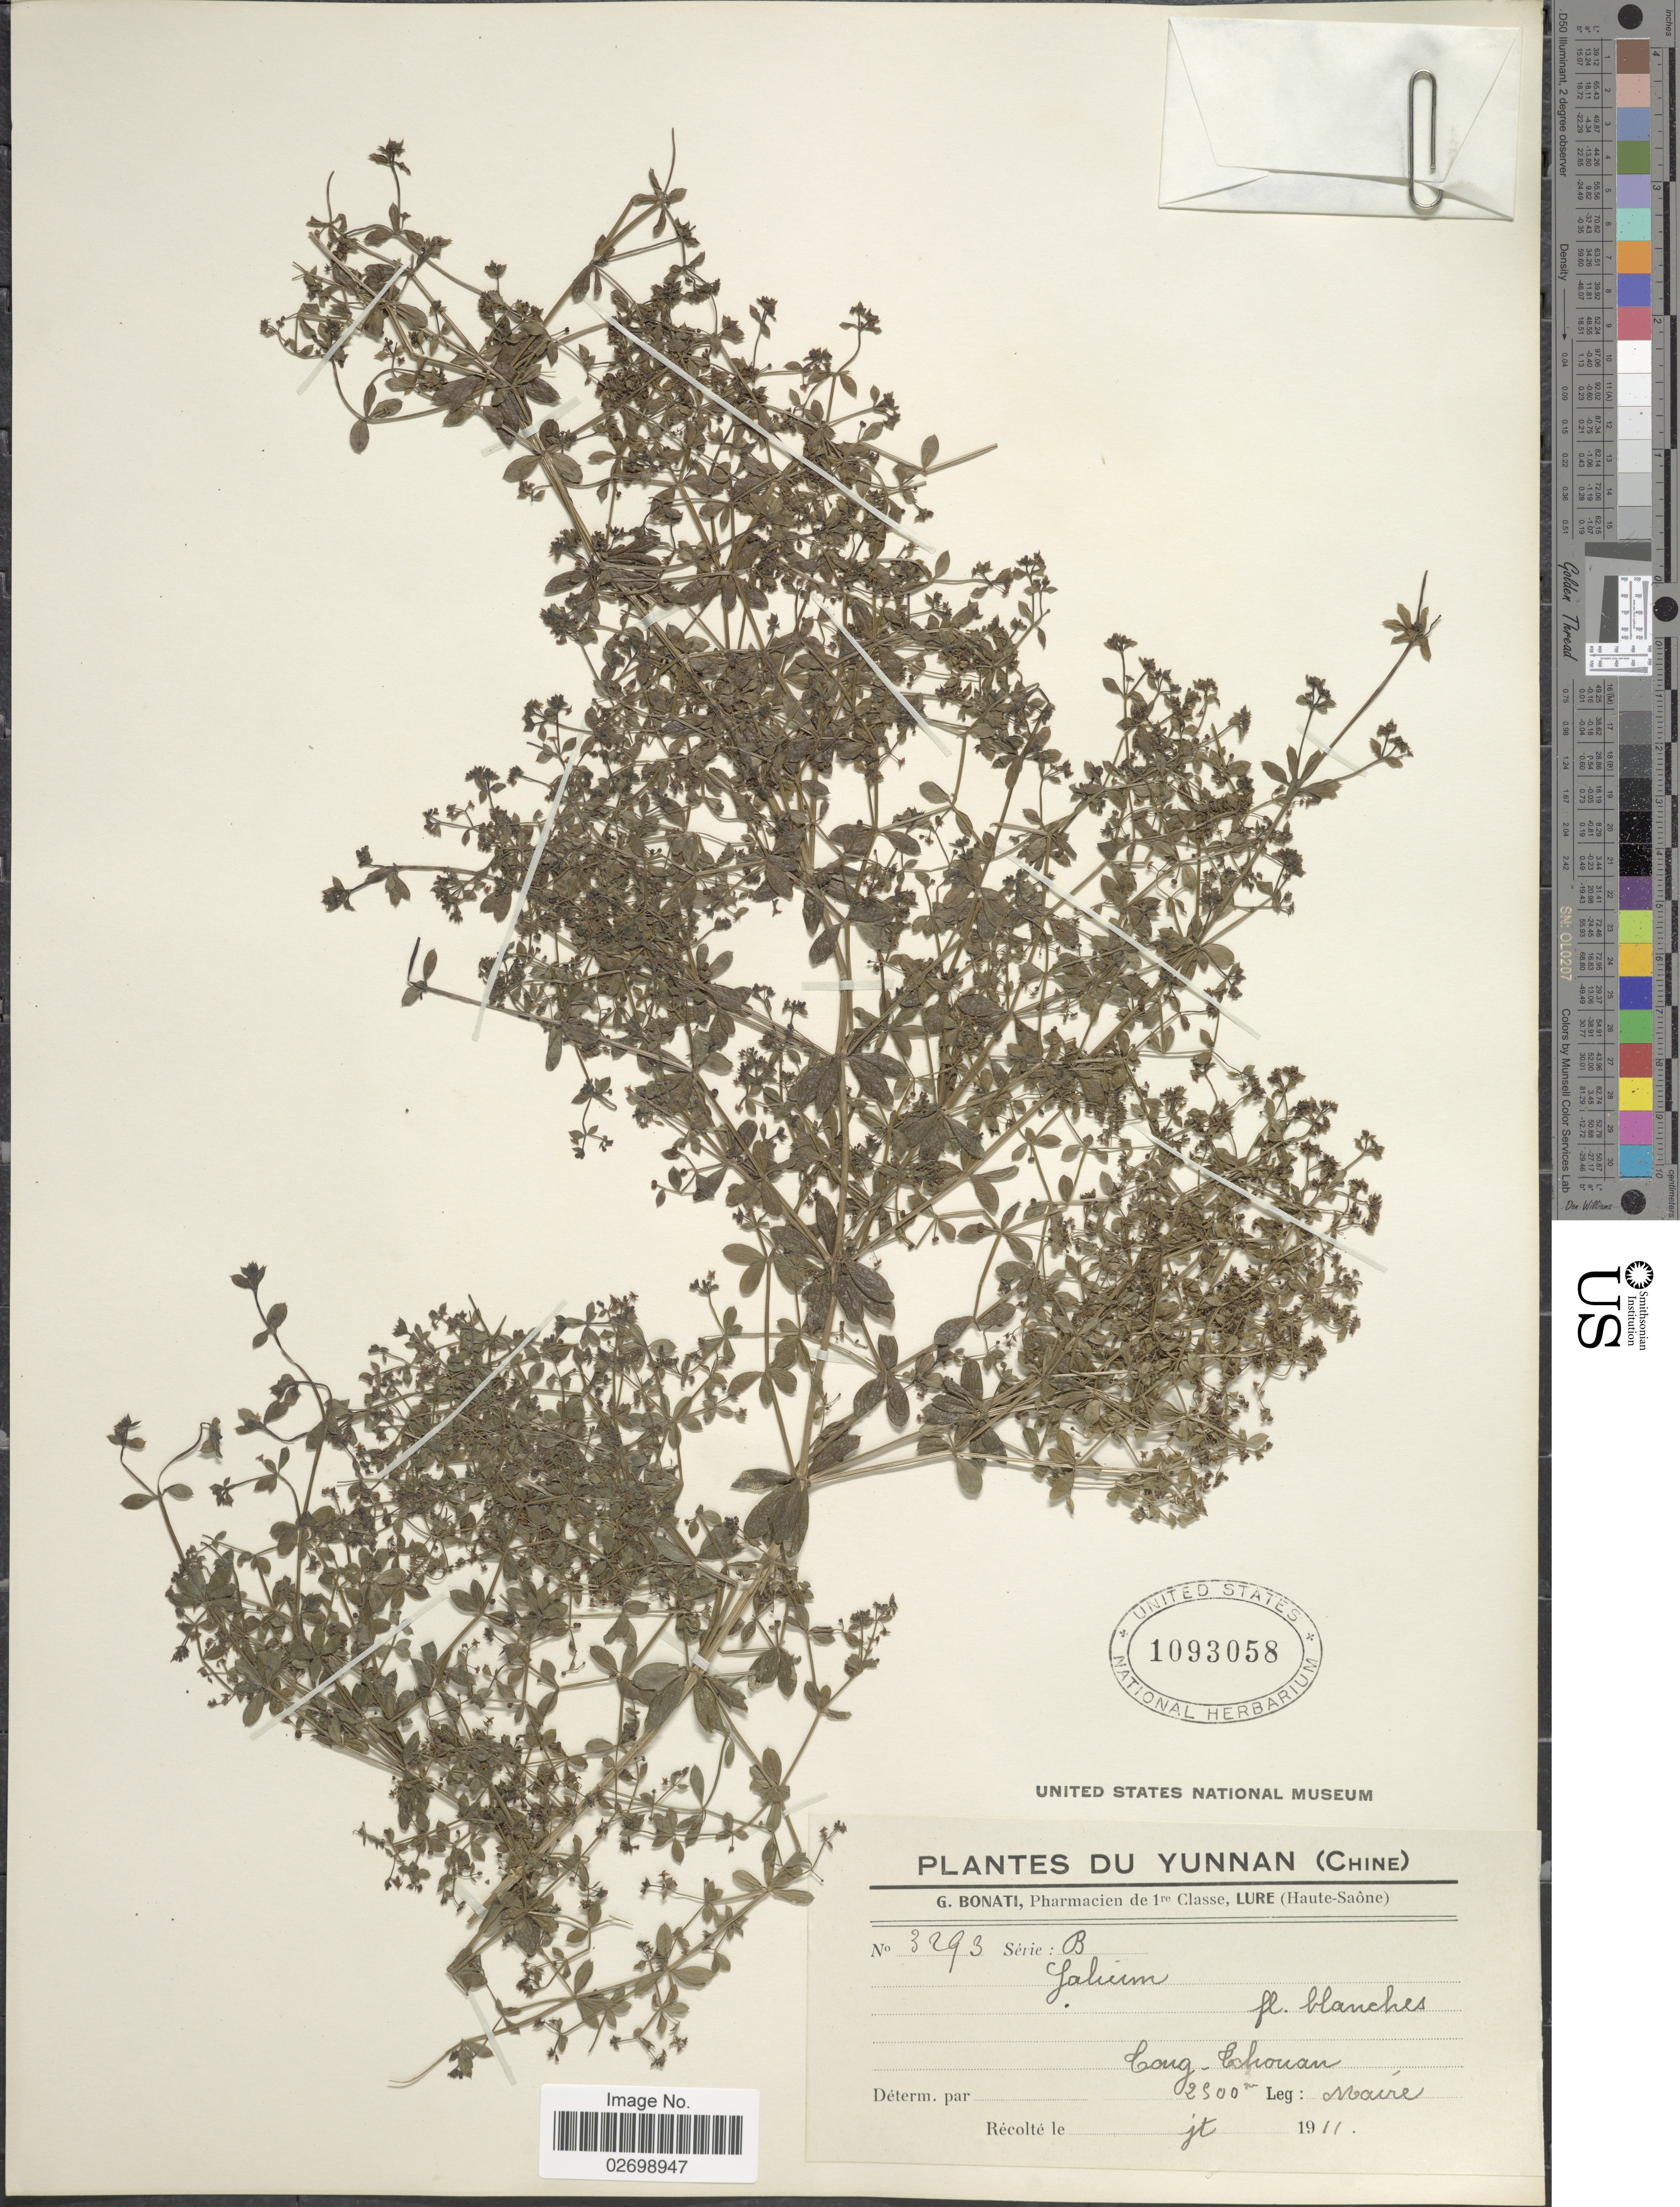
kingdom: Plantae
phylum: Tracheophyta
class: Magnoliopsida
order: Gentianales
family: Rubiaceae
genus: Galium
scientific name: Galium sp.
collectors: G. Bonati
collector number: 3293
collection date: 1911-06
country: China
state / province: Yunnan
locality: Cong-Tchouwan [interpreted]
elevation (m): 2500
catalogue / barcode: US 1093058